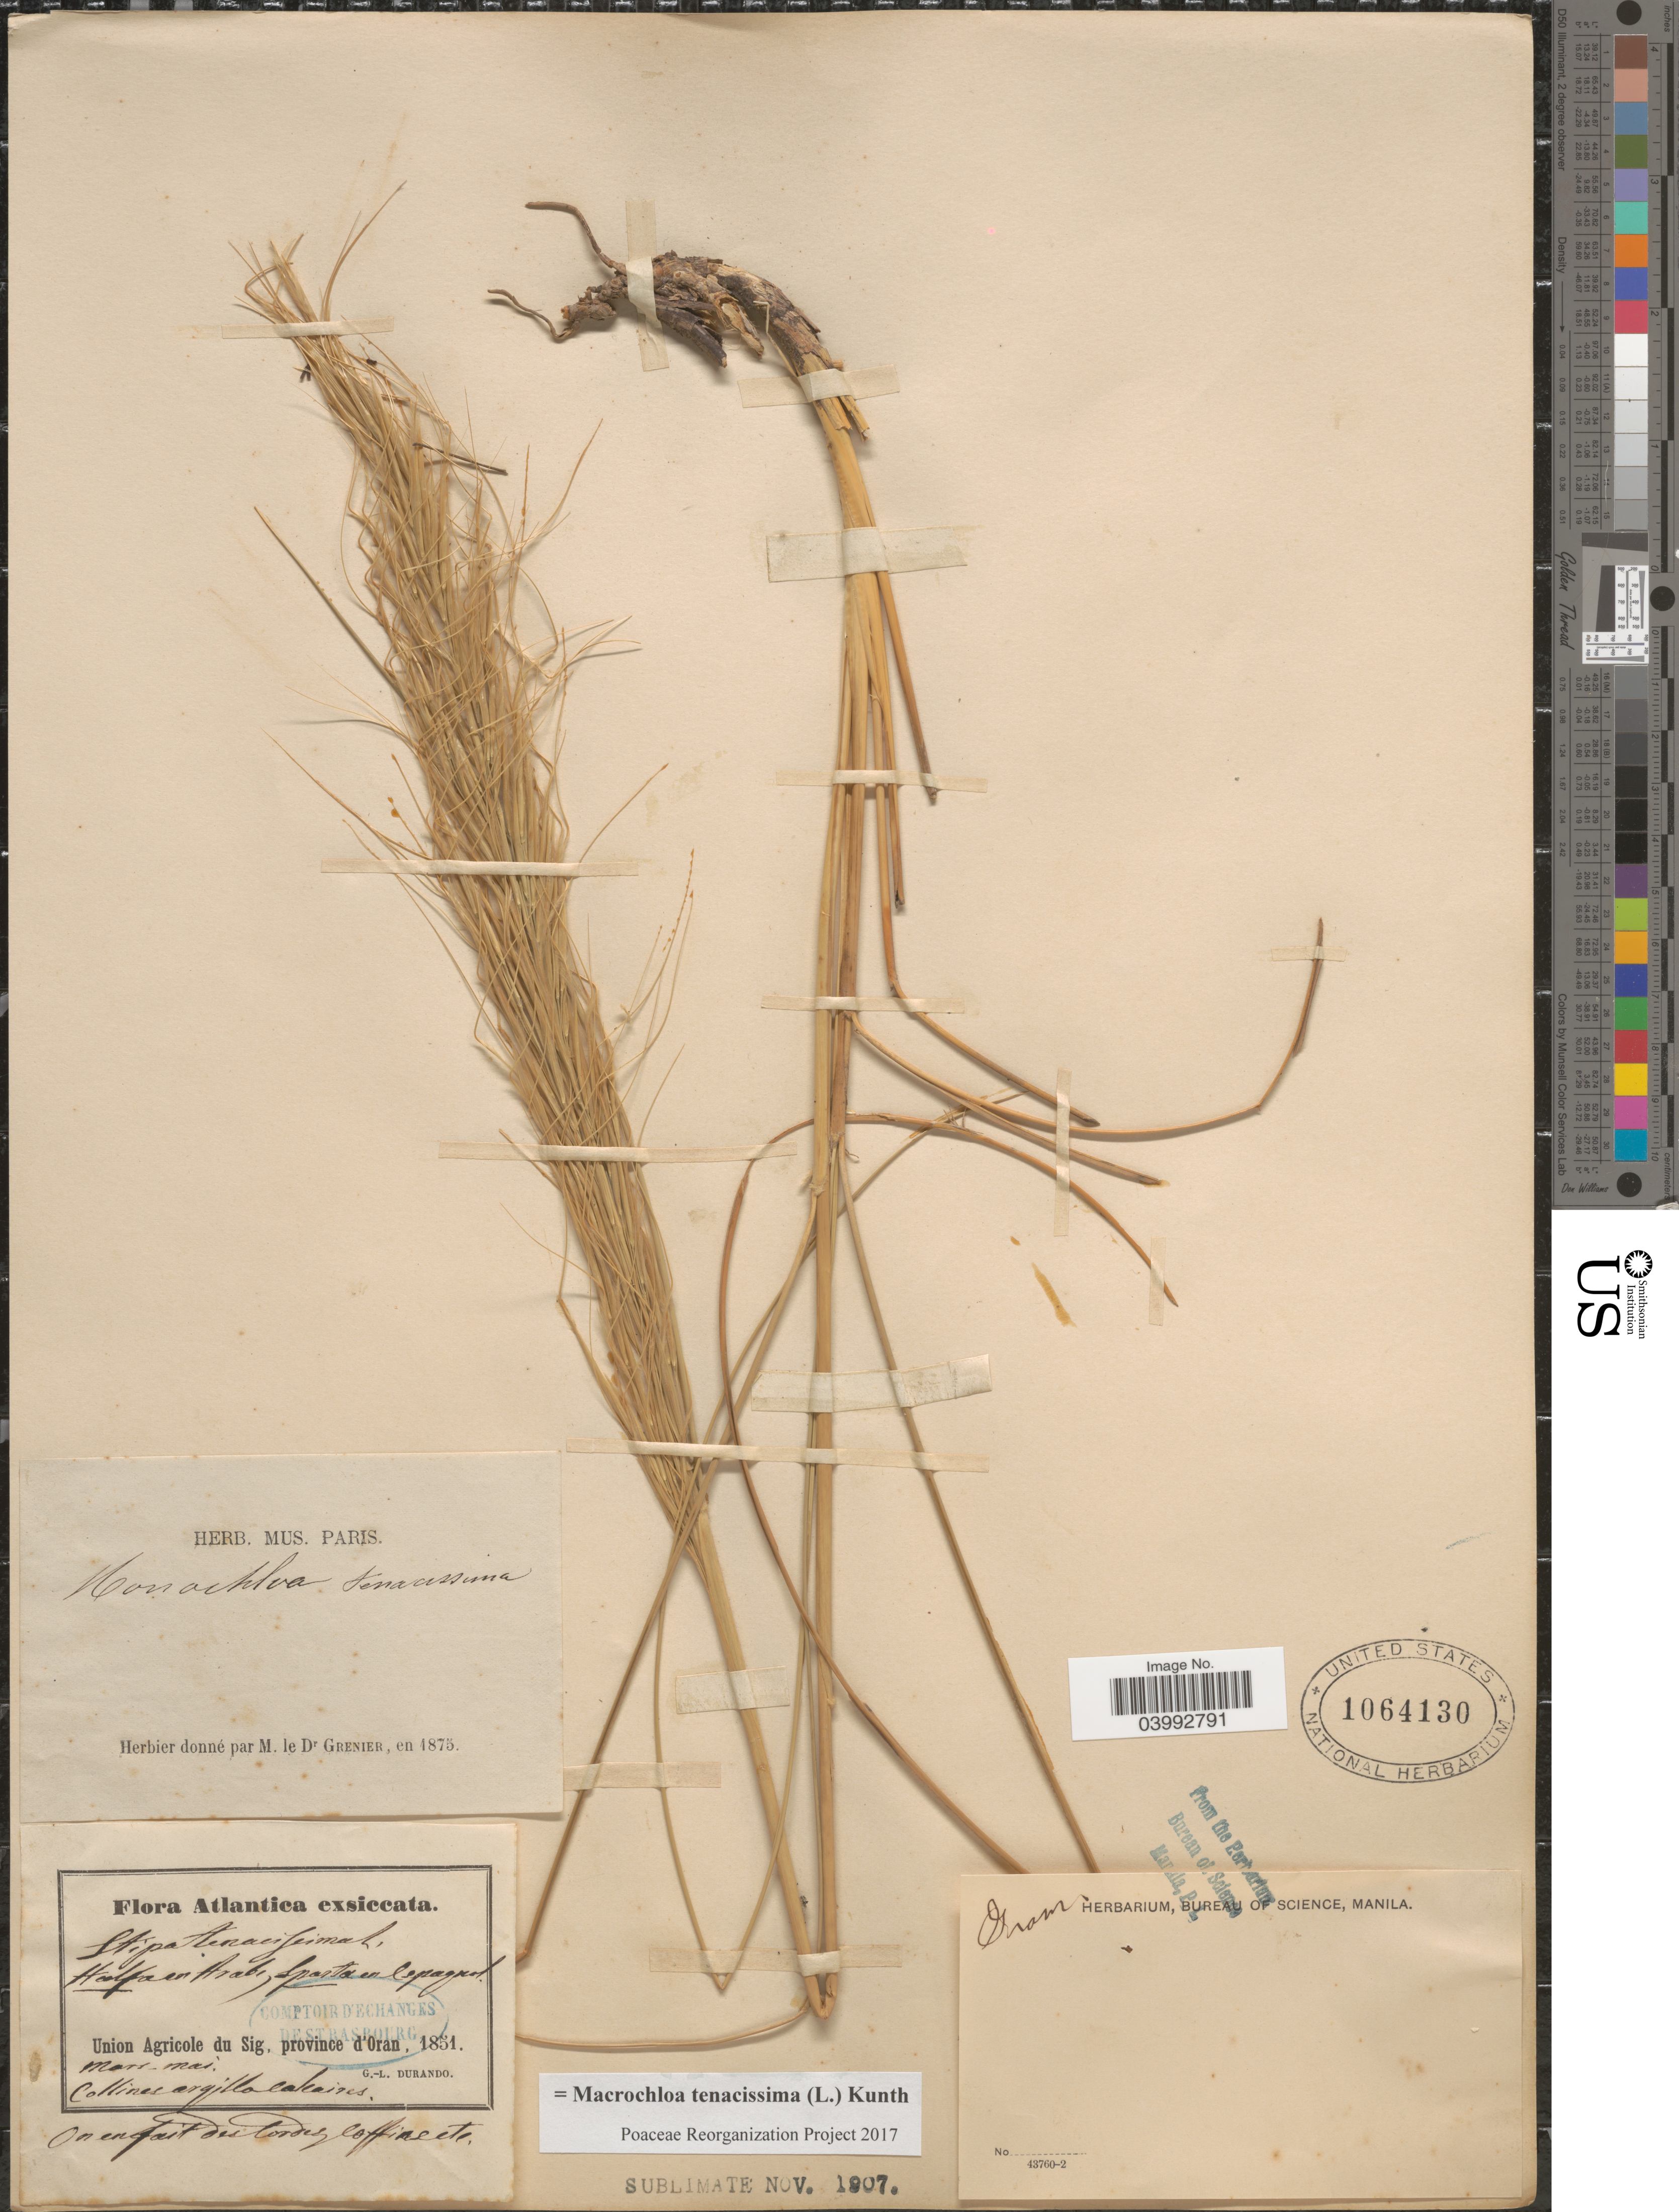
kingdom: Plantae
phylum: Tracheophyta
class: Liliopsida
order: Poales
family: Poaceae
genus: Macrochloa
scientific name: Macrochloa tenacissima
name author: (L.) Kunth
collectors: G. Durando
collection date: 1851-03/1851-05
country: Algeria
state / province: Oran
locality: Atlantica. Union Agricole du Sig, province d'Oran. Collines argillo calcaires.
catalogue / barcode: US 1064130